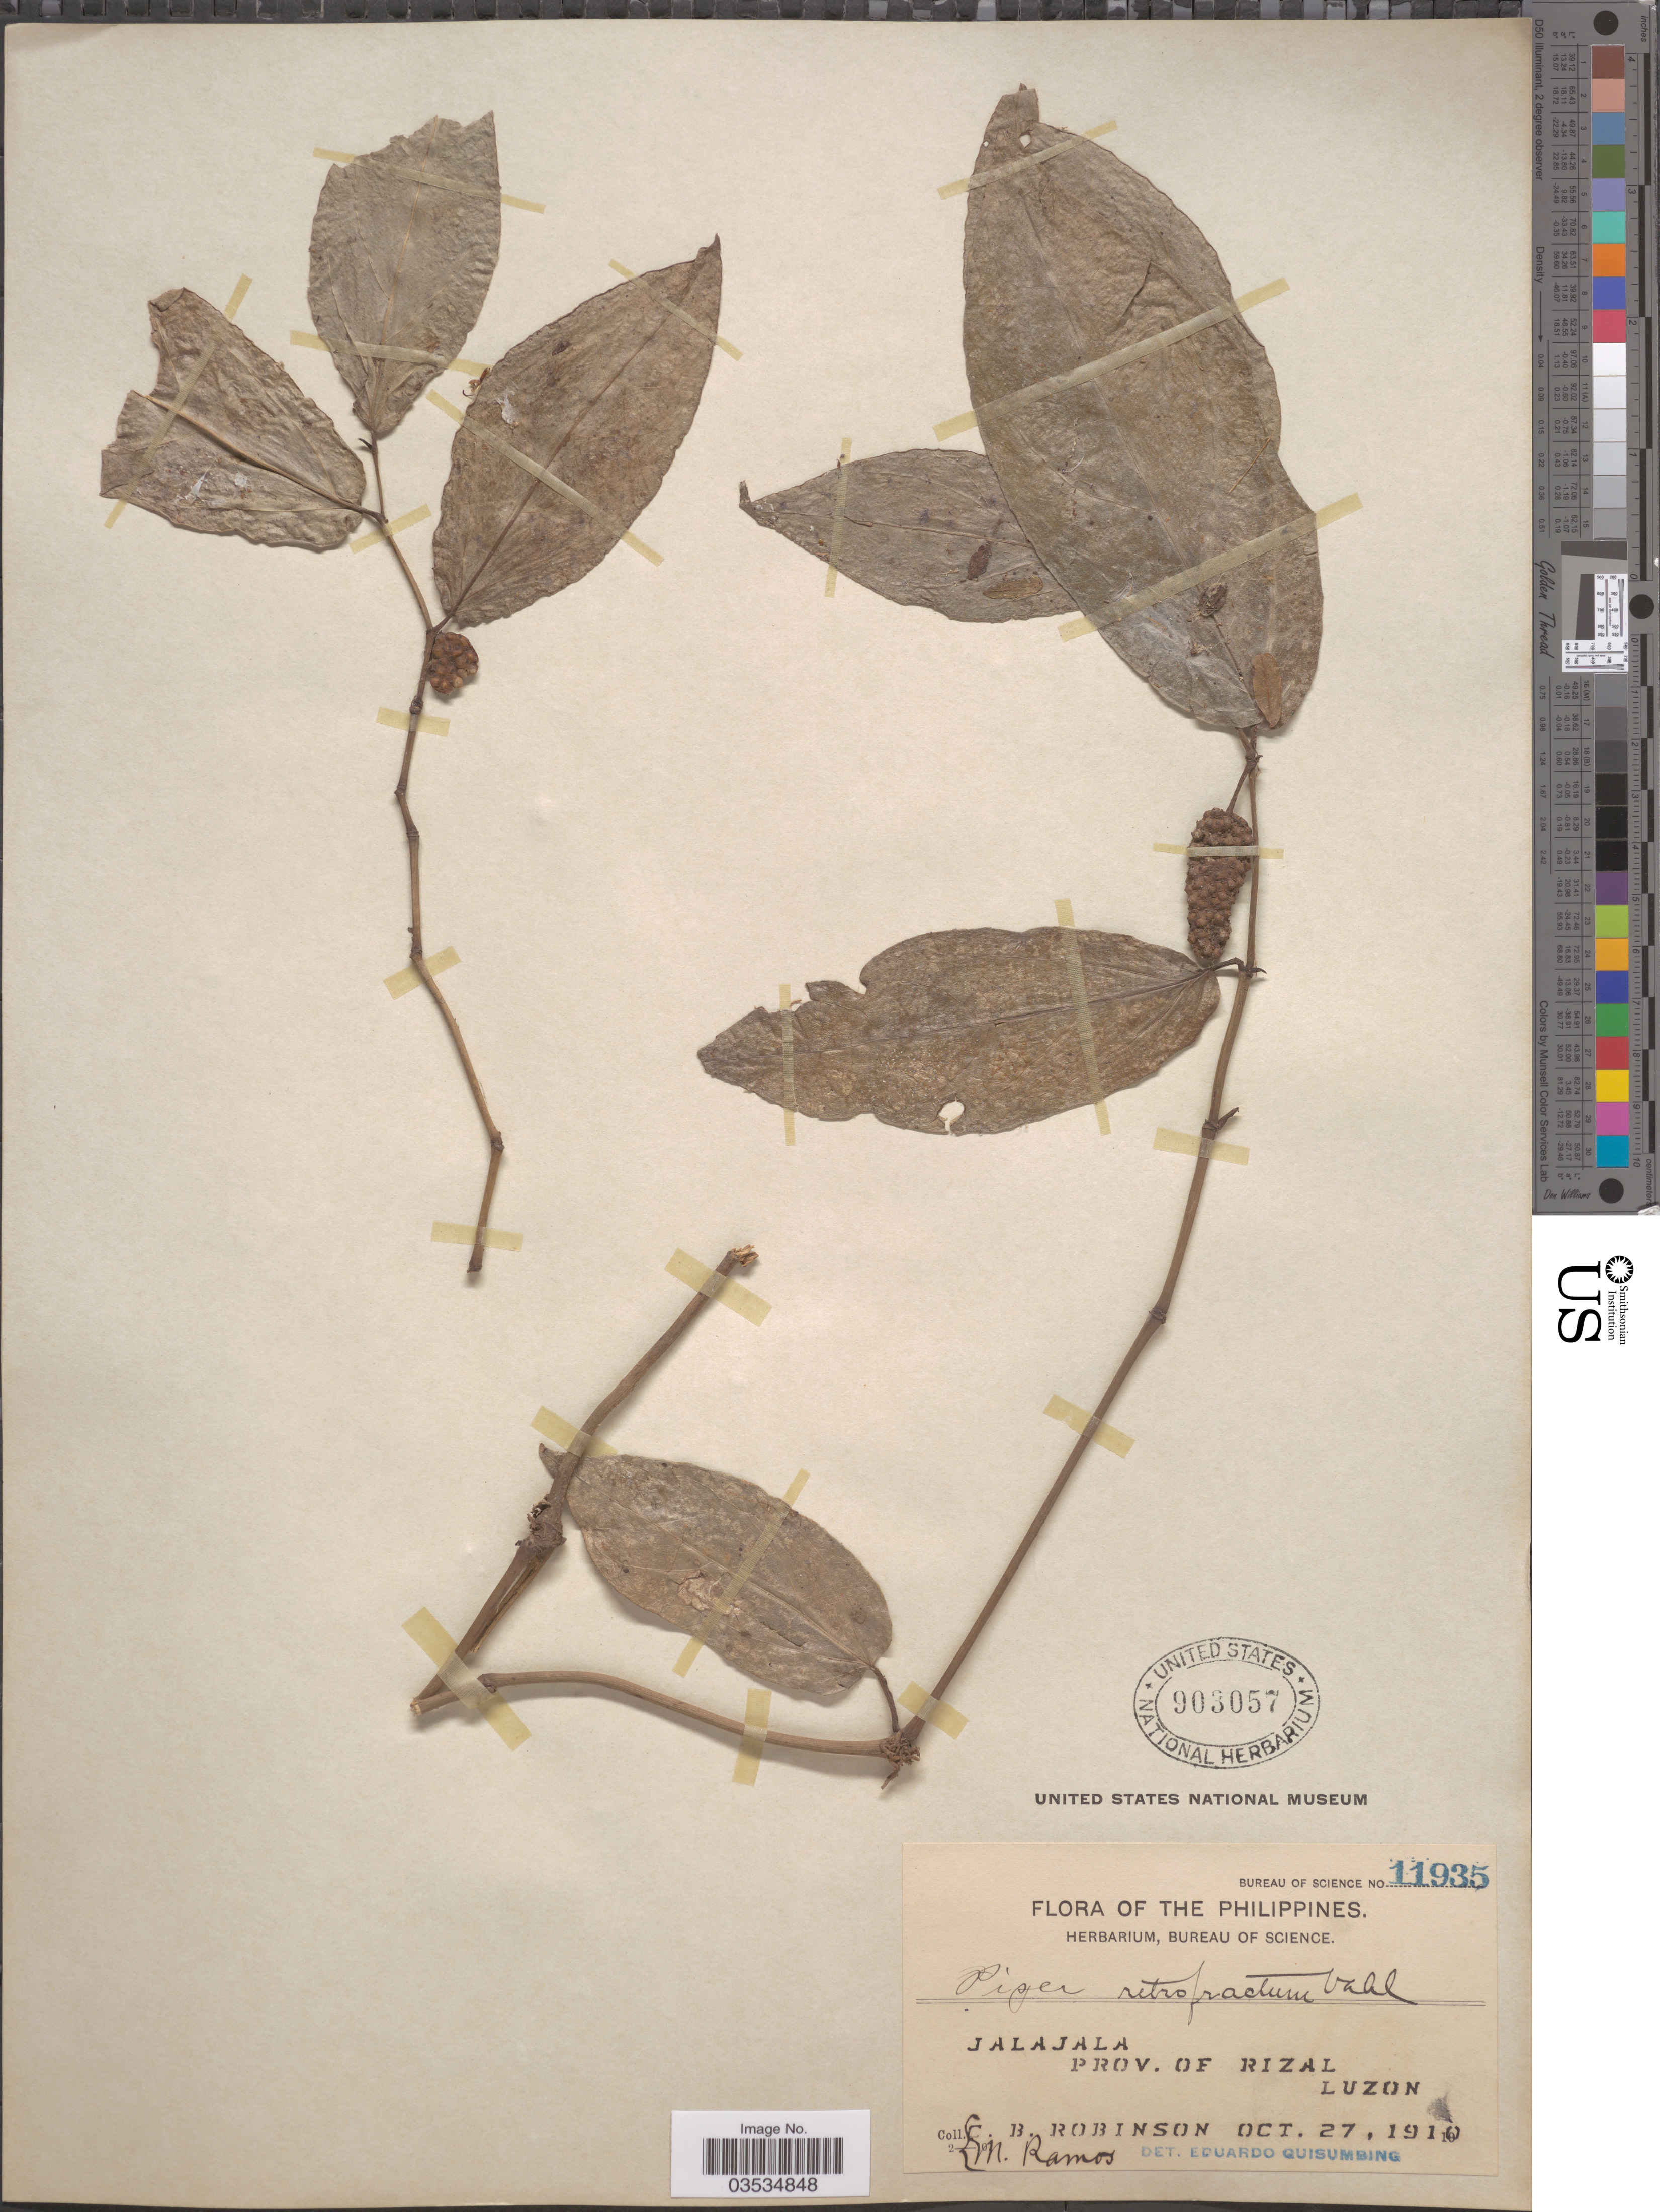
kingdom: Plantae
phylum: Tracheophyta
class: Magnoliopsida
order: Piperales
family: Piperaceae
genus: Piper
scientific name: Piper retrofractum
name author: Vahl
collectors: C. Robinson & M. Ramos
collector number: Bureau of Science 11935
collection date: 1910-10-27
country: Philippines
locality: Jalajala. Prov. of Rizal. Luzon.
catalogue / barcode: US 903057